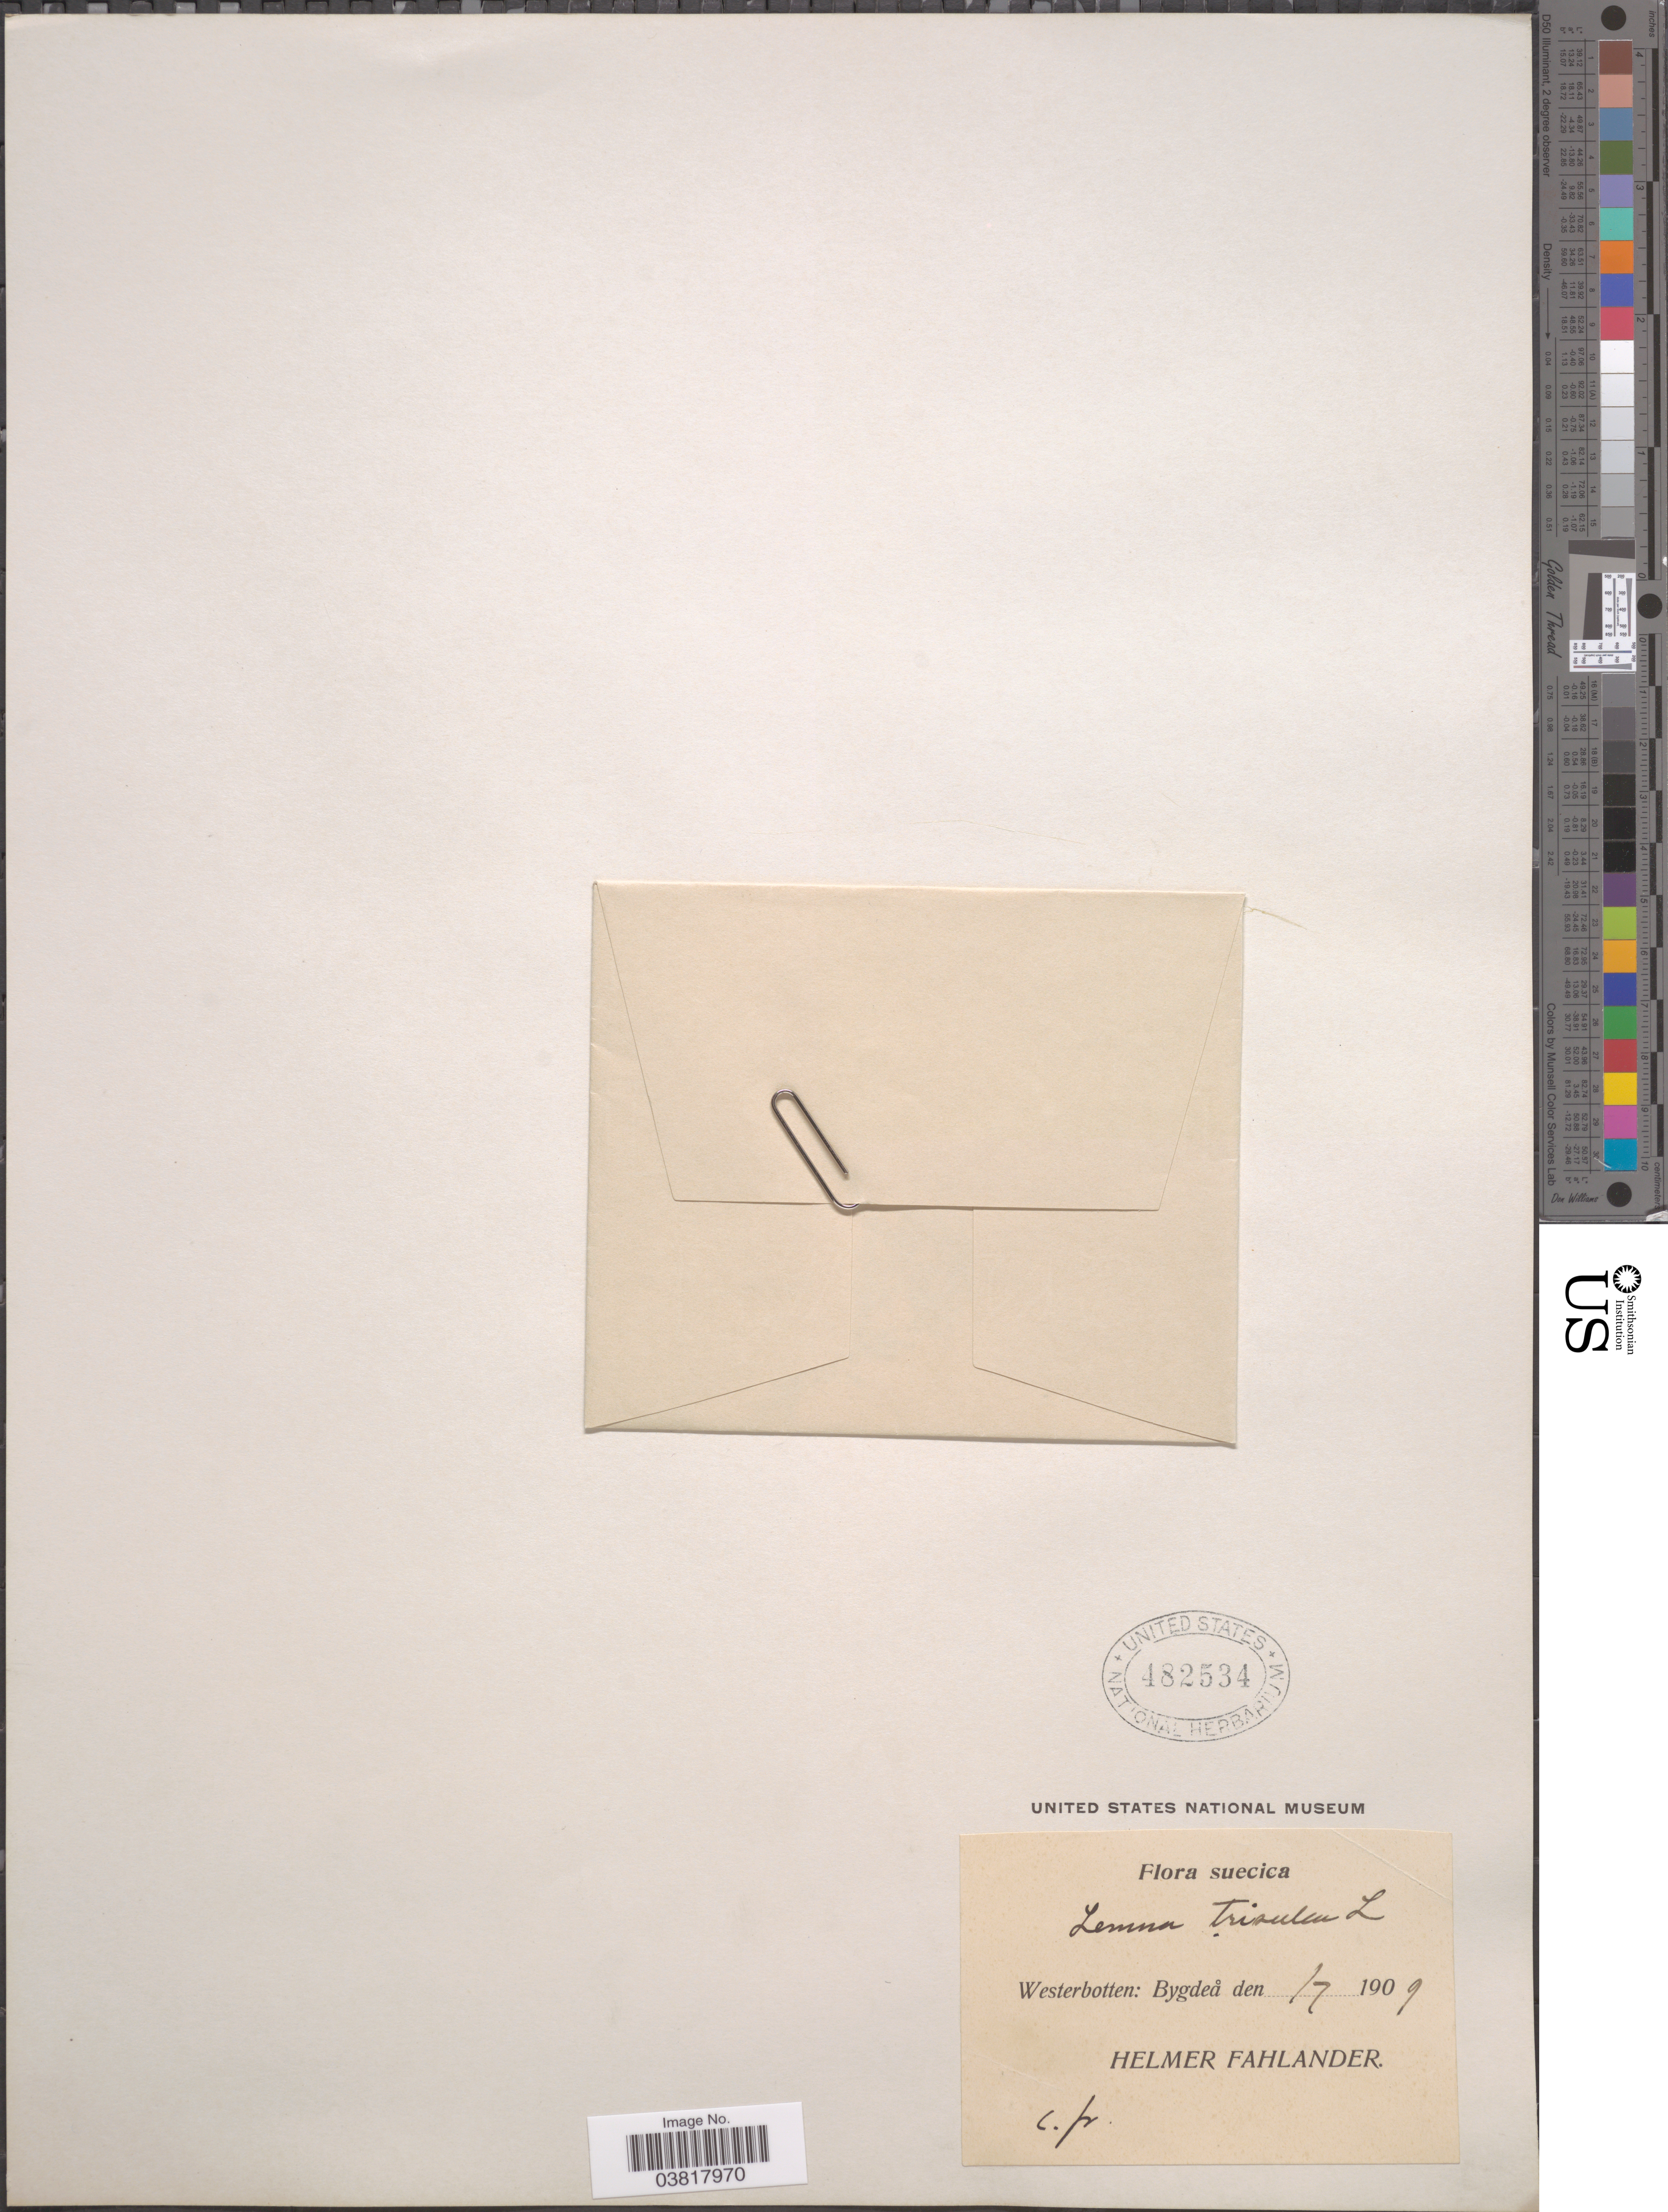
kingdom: Plantae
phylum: Tracheophyta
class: Liliopsida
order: Alismatales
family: Araceae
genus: Lemna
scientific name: Lemna trisulca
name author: L.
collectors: H. Fahlander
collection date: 1909-07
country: Sweden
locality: Westerbotten: Bygdeå.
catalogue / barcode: US 482534